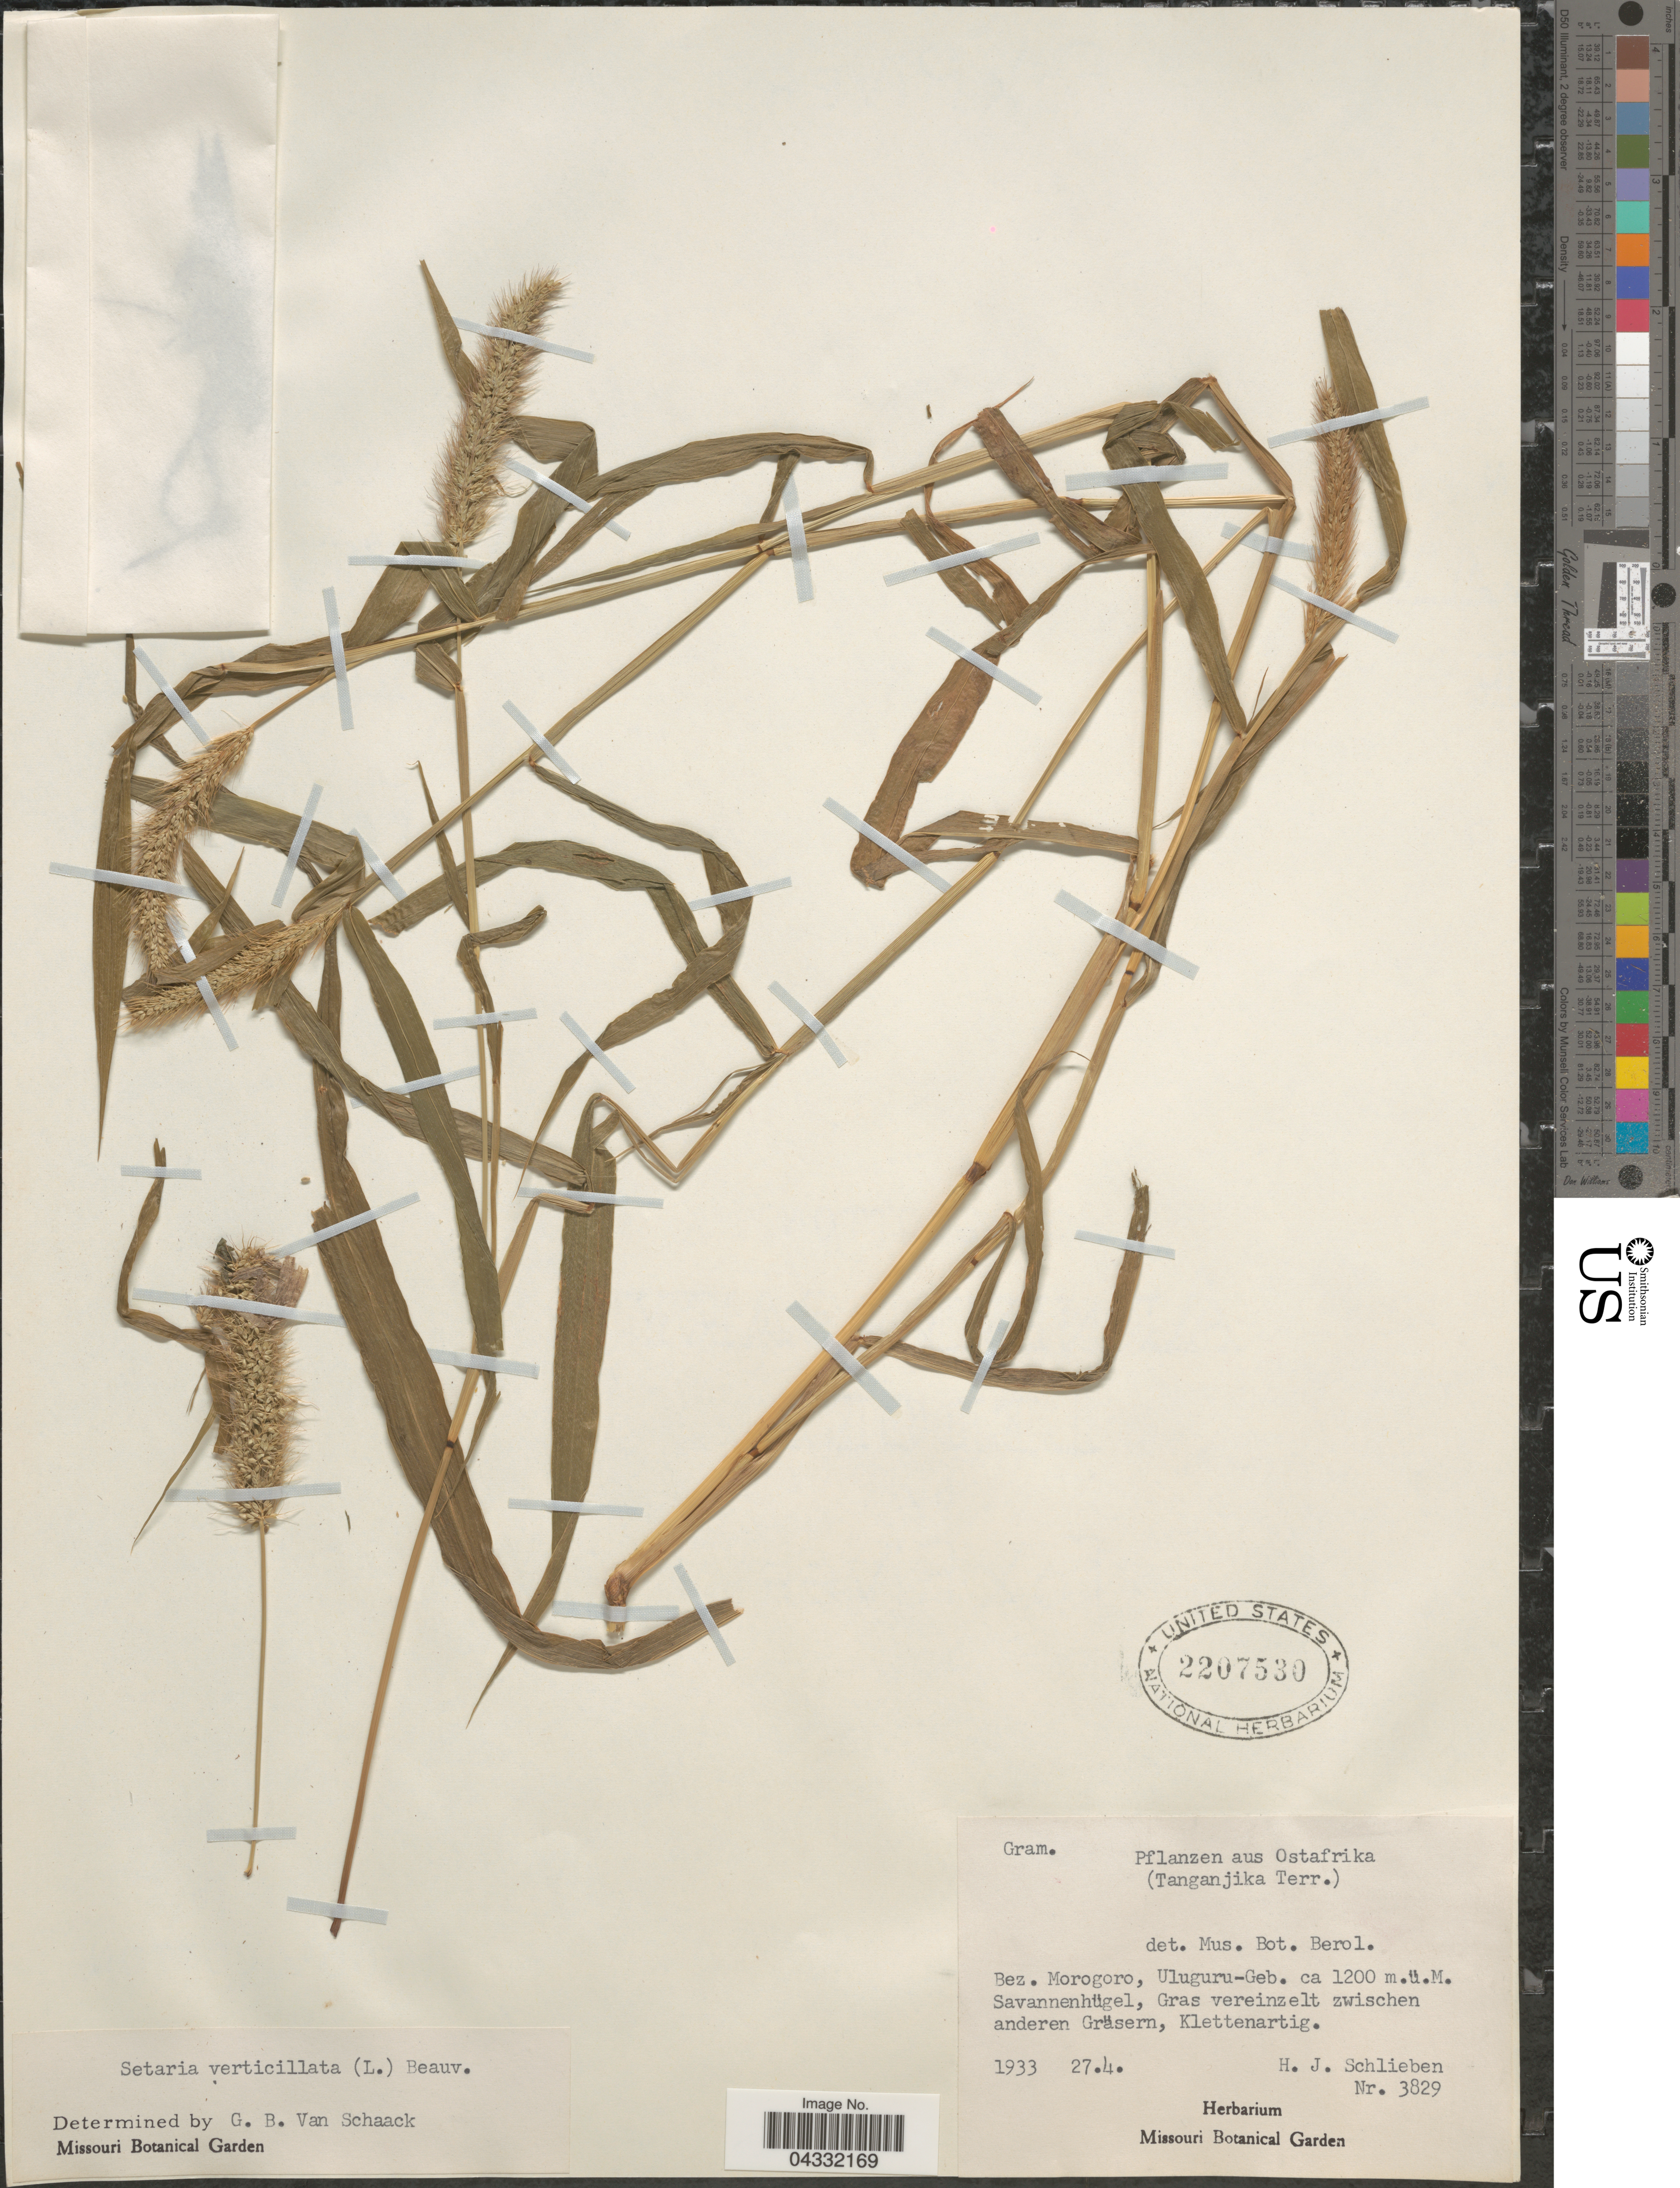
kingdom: Plantae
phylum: Tracheophyta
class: Liliopsida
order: Poales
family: Poaceae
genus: Setaria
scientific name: Setaria verticillata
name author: (L.) P. Beauv.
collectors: H. J. Schlieben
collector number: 3829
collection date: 1933-04-27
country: Tanzania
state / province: Morogoro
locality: Ostafrika (Tanganjika Terr.). Bez. Morogoro, Uluguru-Geb.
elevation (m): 1200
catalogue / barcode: US 2207530